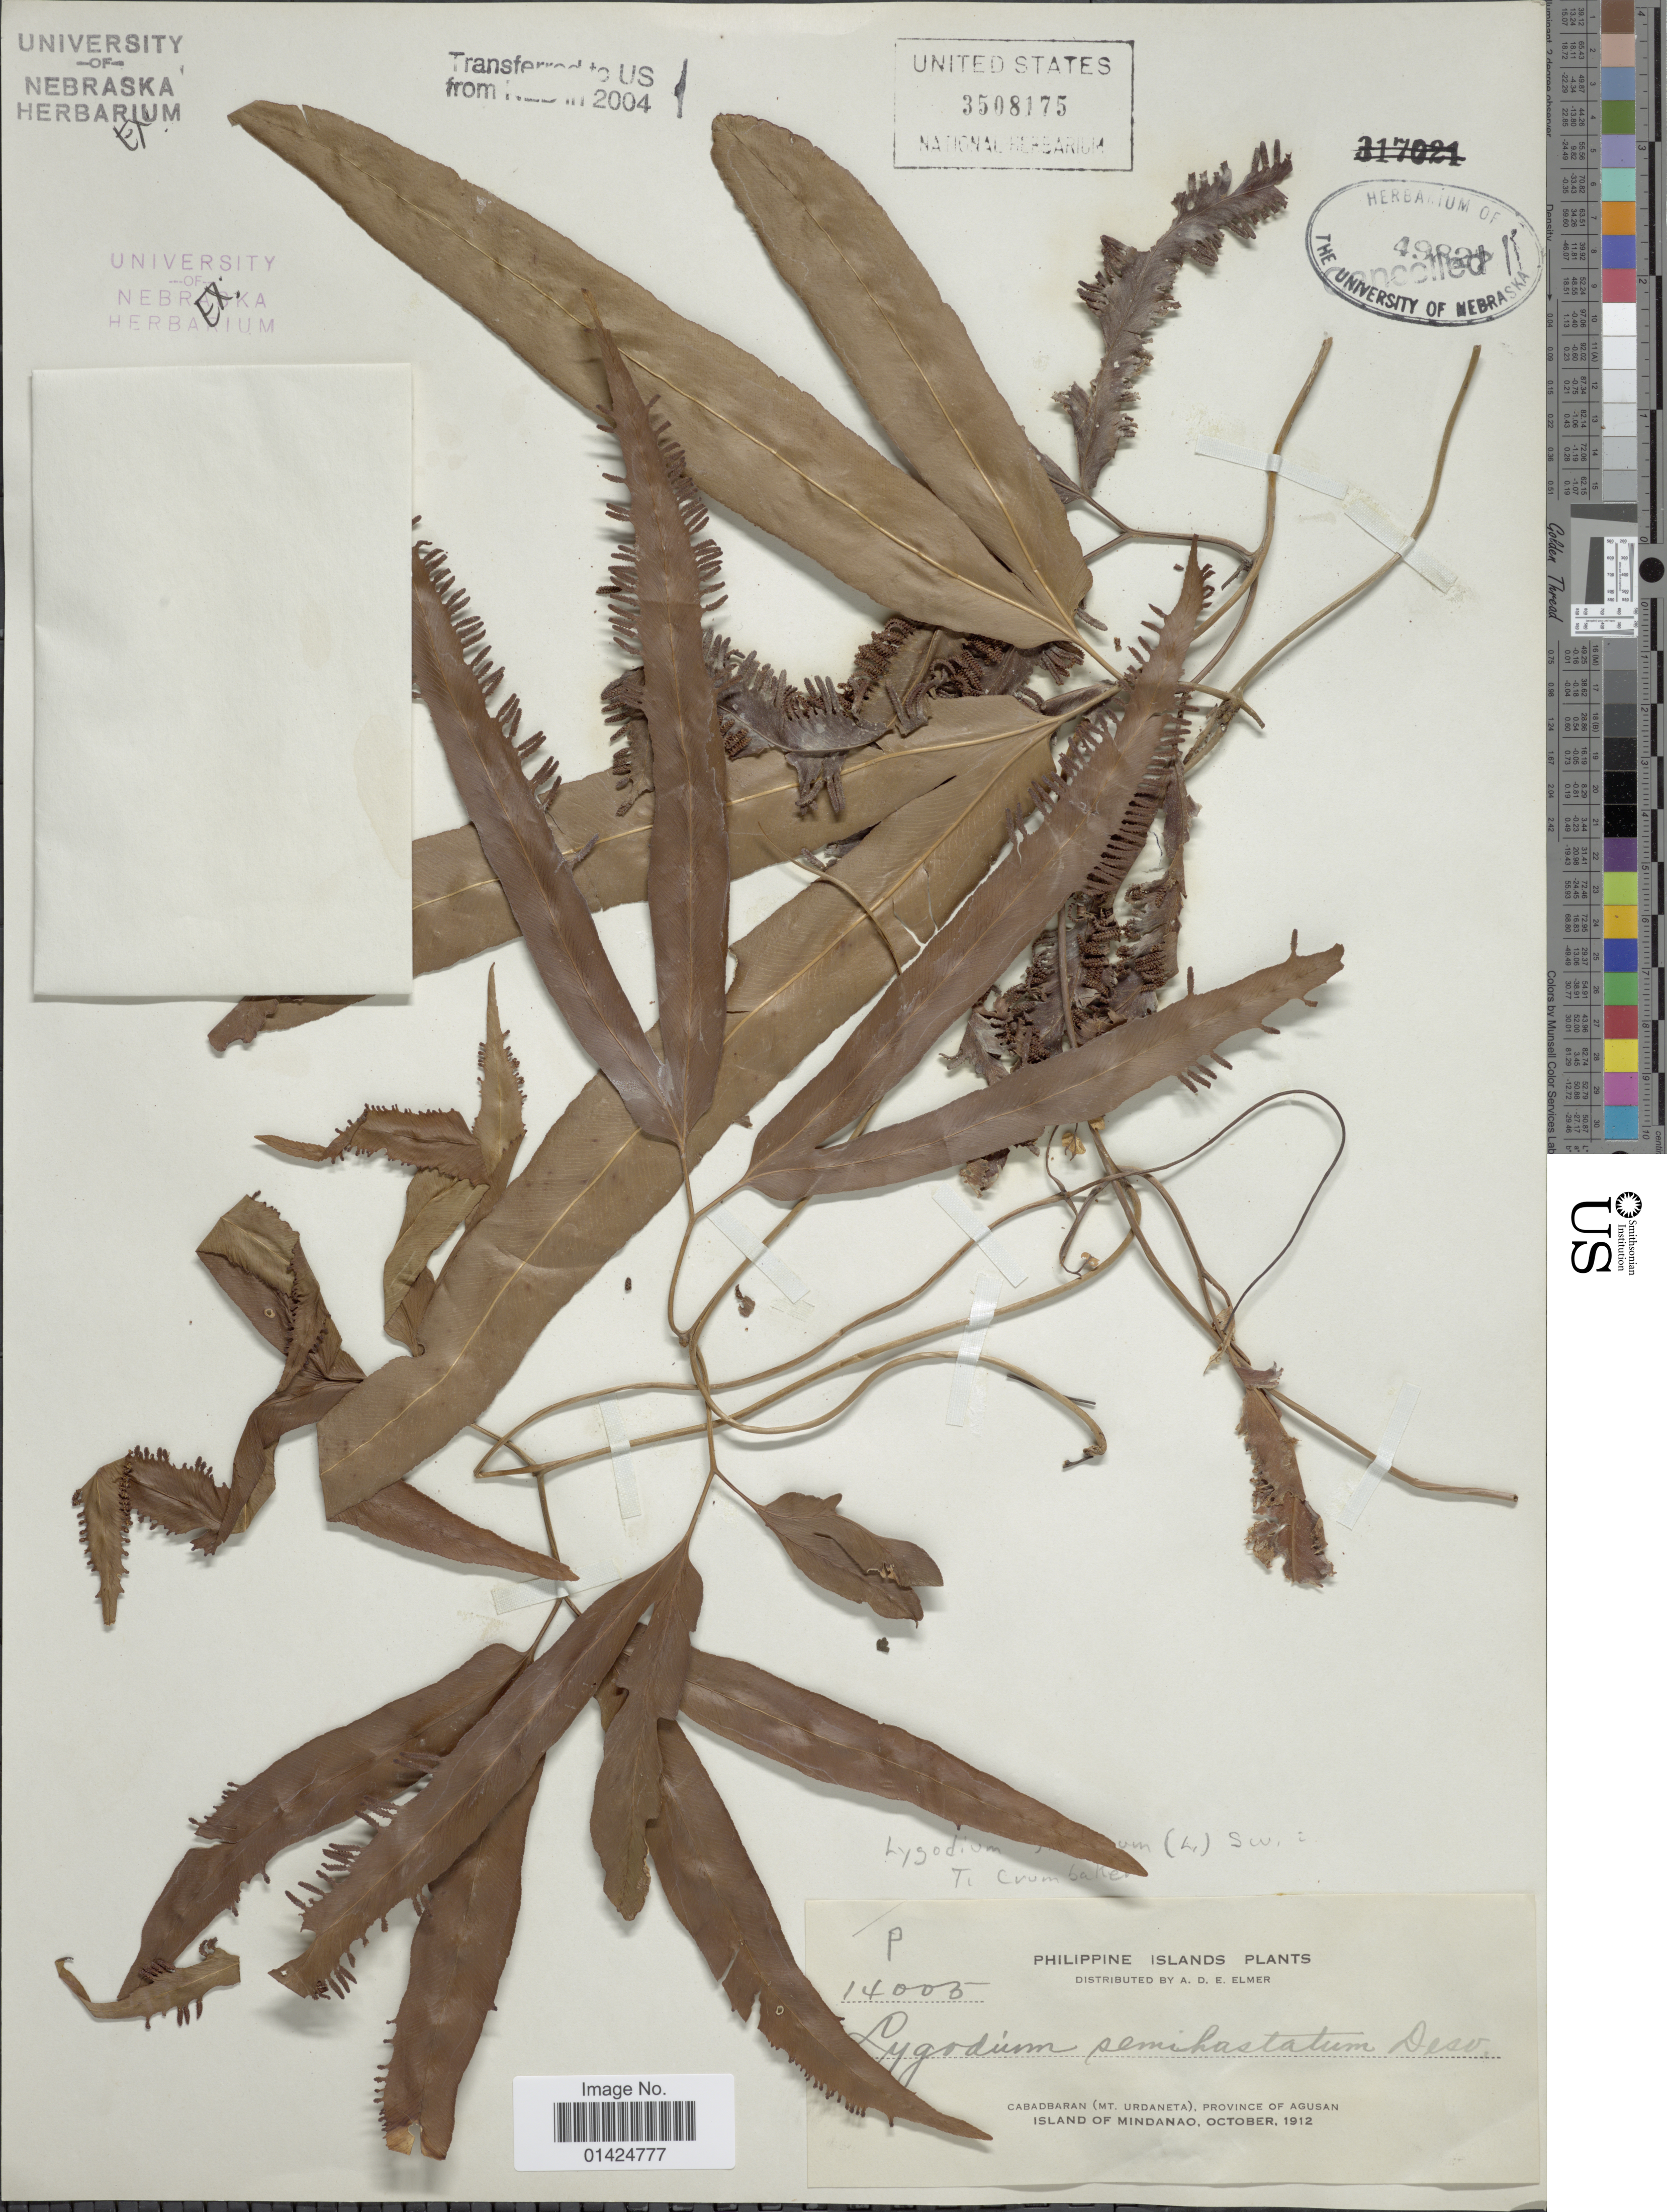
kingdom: Plantae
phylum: Tracheophyta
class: Polypodiopsida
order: Schizaeales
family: Lygodiaceae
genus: Lygodium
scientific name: Lygodium flexuosum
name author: Sw.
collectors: A. D. E. Elmer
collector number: P 14005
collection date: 1912-10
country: Philippines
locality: Cabadbaran (Mt.Urdaneta), province of Agusan. Island of Mindanao.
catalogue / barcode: US 3508175